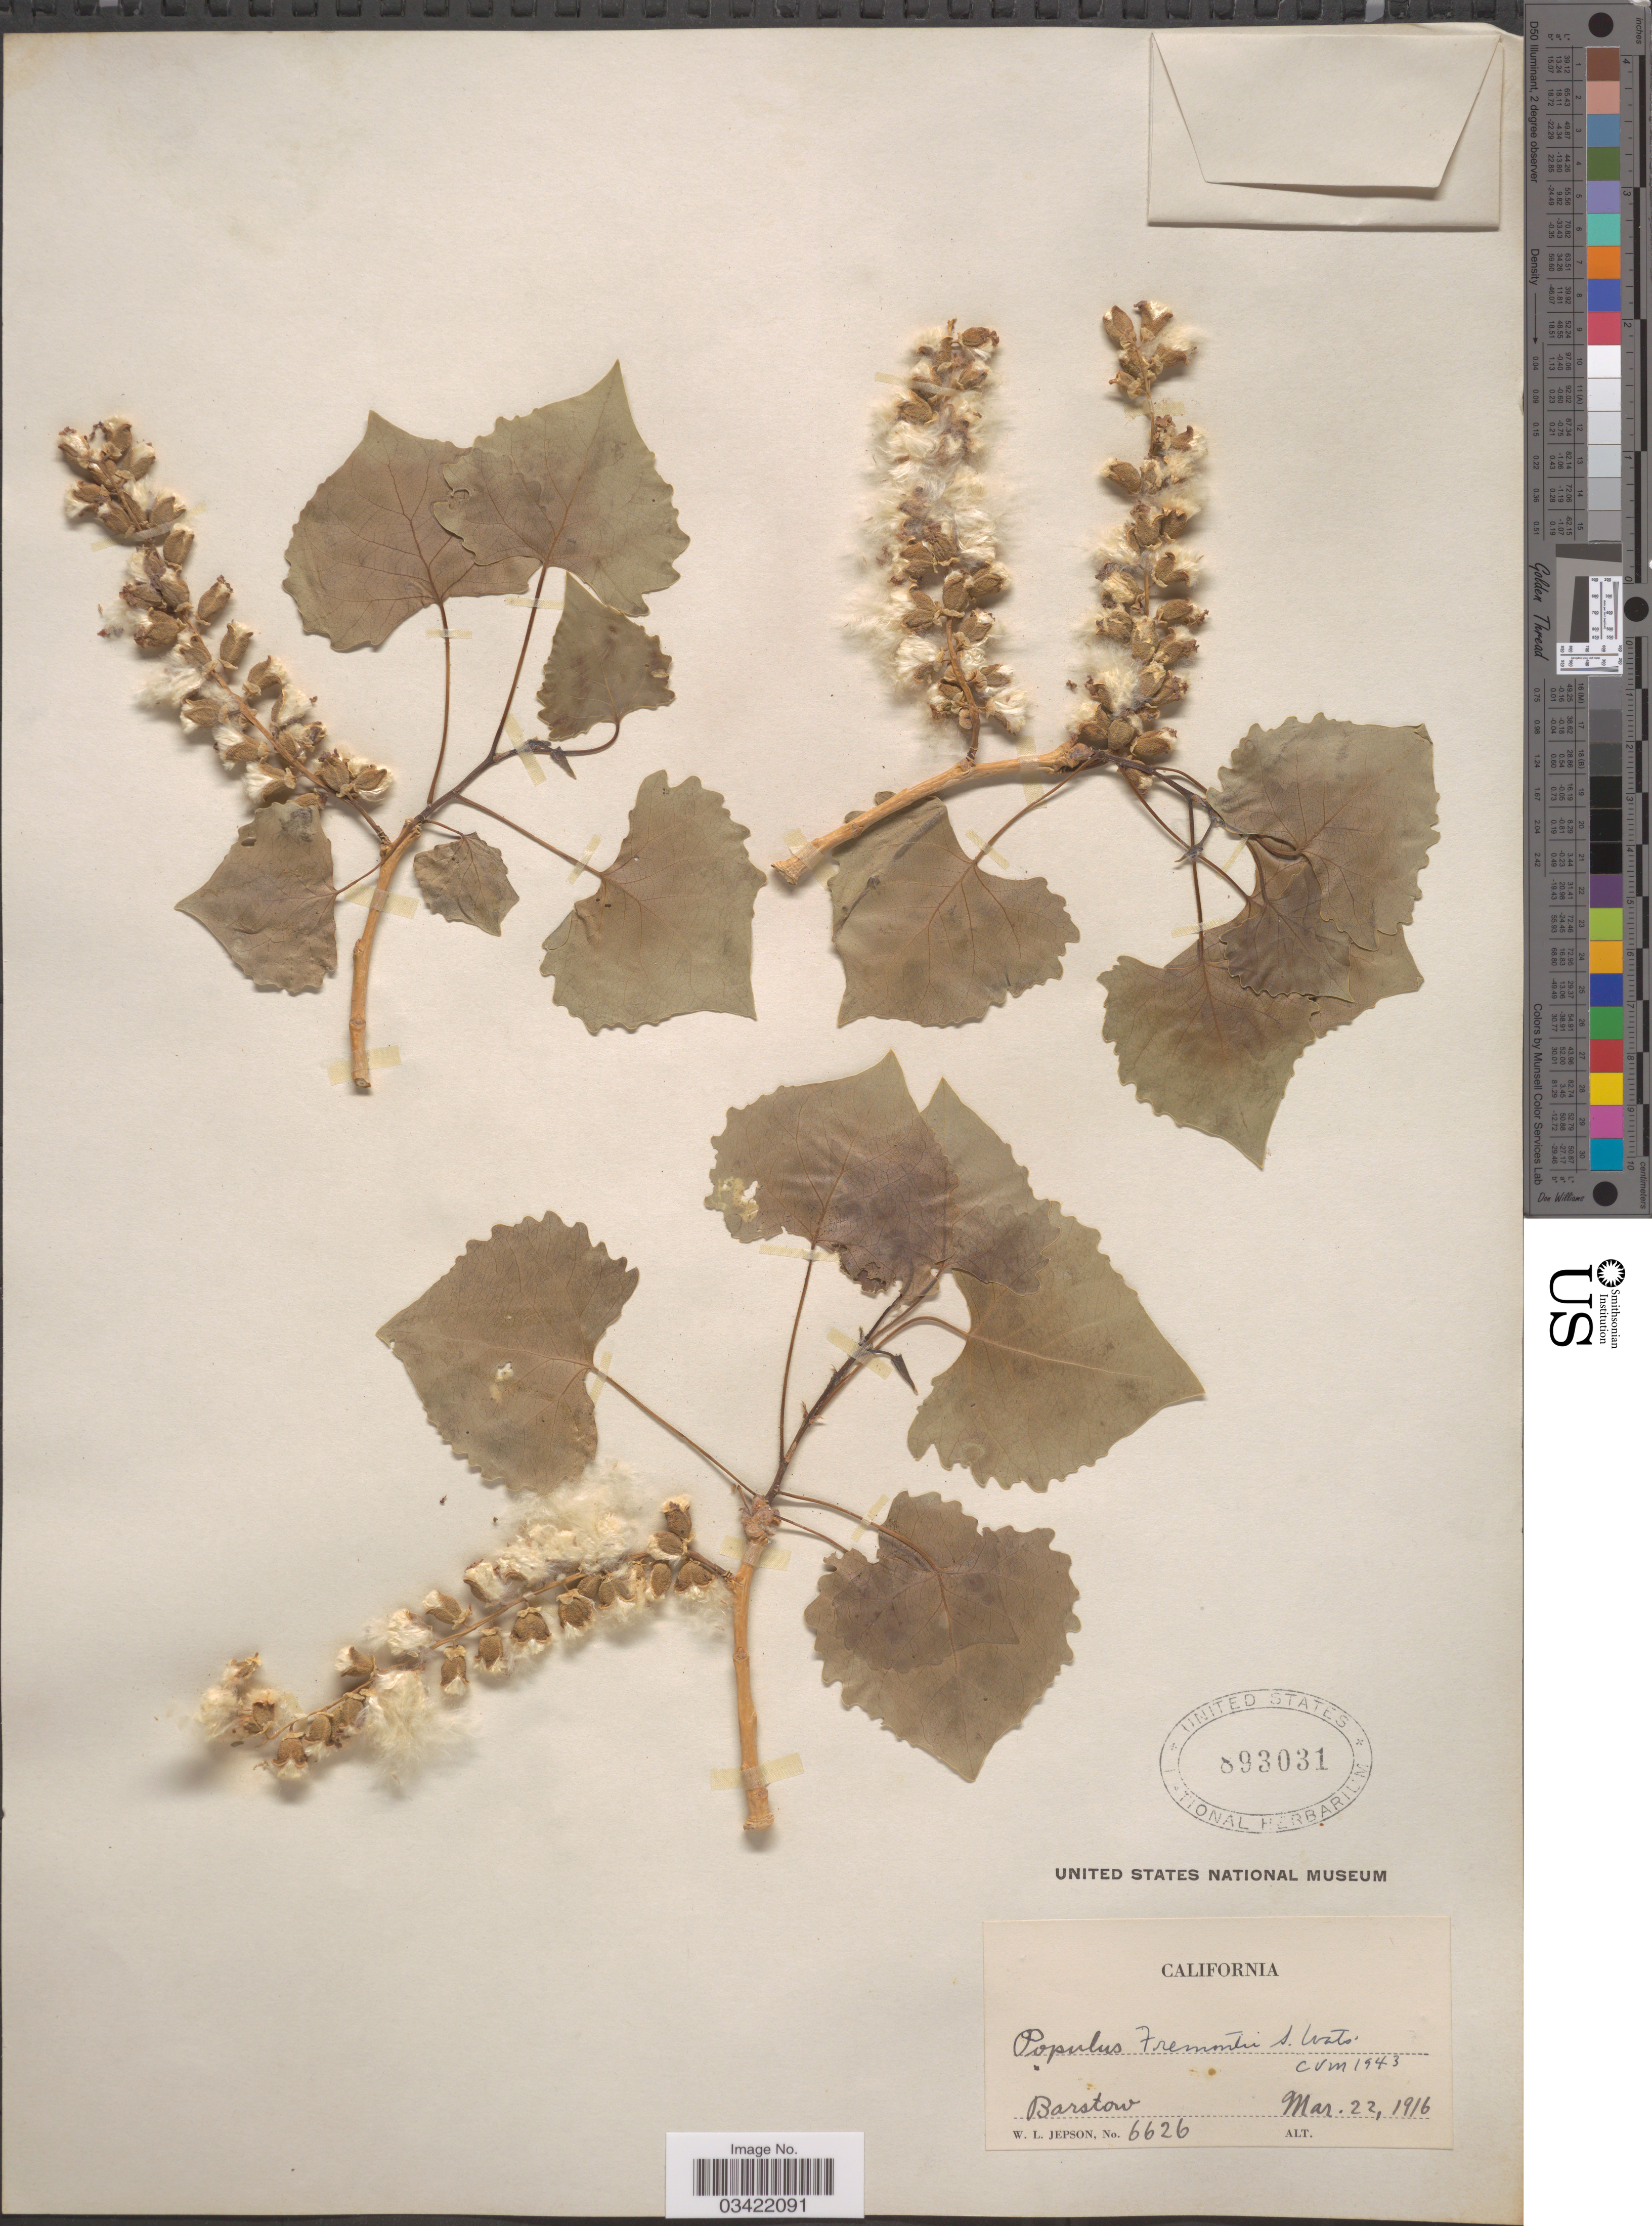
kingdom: Plantae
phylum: Tracheophyta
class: Magnoliopsida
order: Malpighiales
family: Salicaceae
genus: Populus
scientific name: Populus fremontii subsp. fremontii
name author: S. Watson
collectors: W. L. Jepson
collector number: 6626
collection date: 1916-03-22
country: United States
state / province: California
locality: Barstow.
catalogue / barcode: US 893031